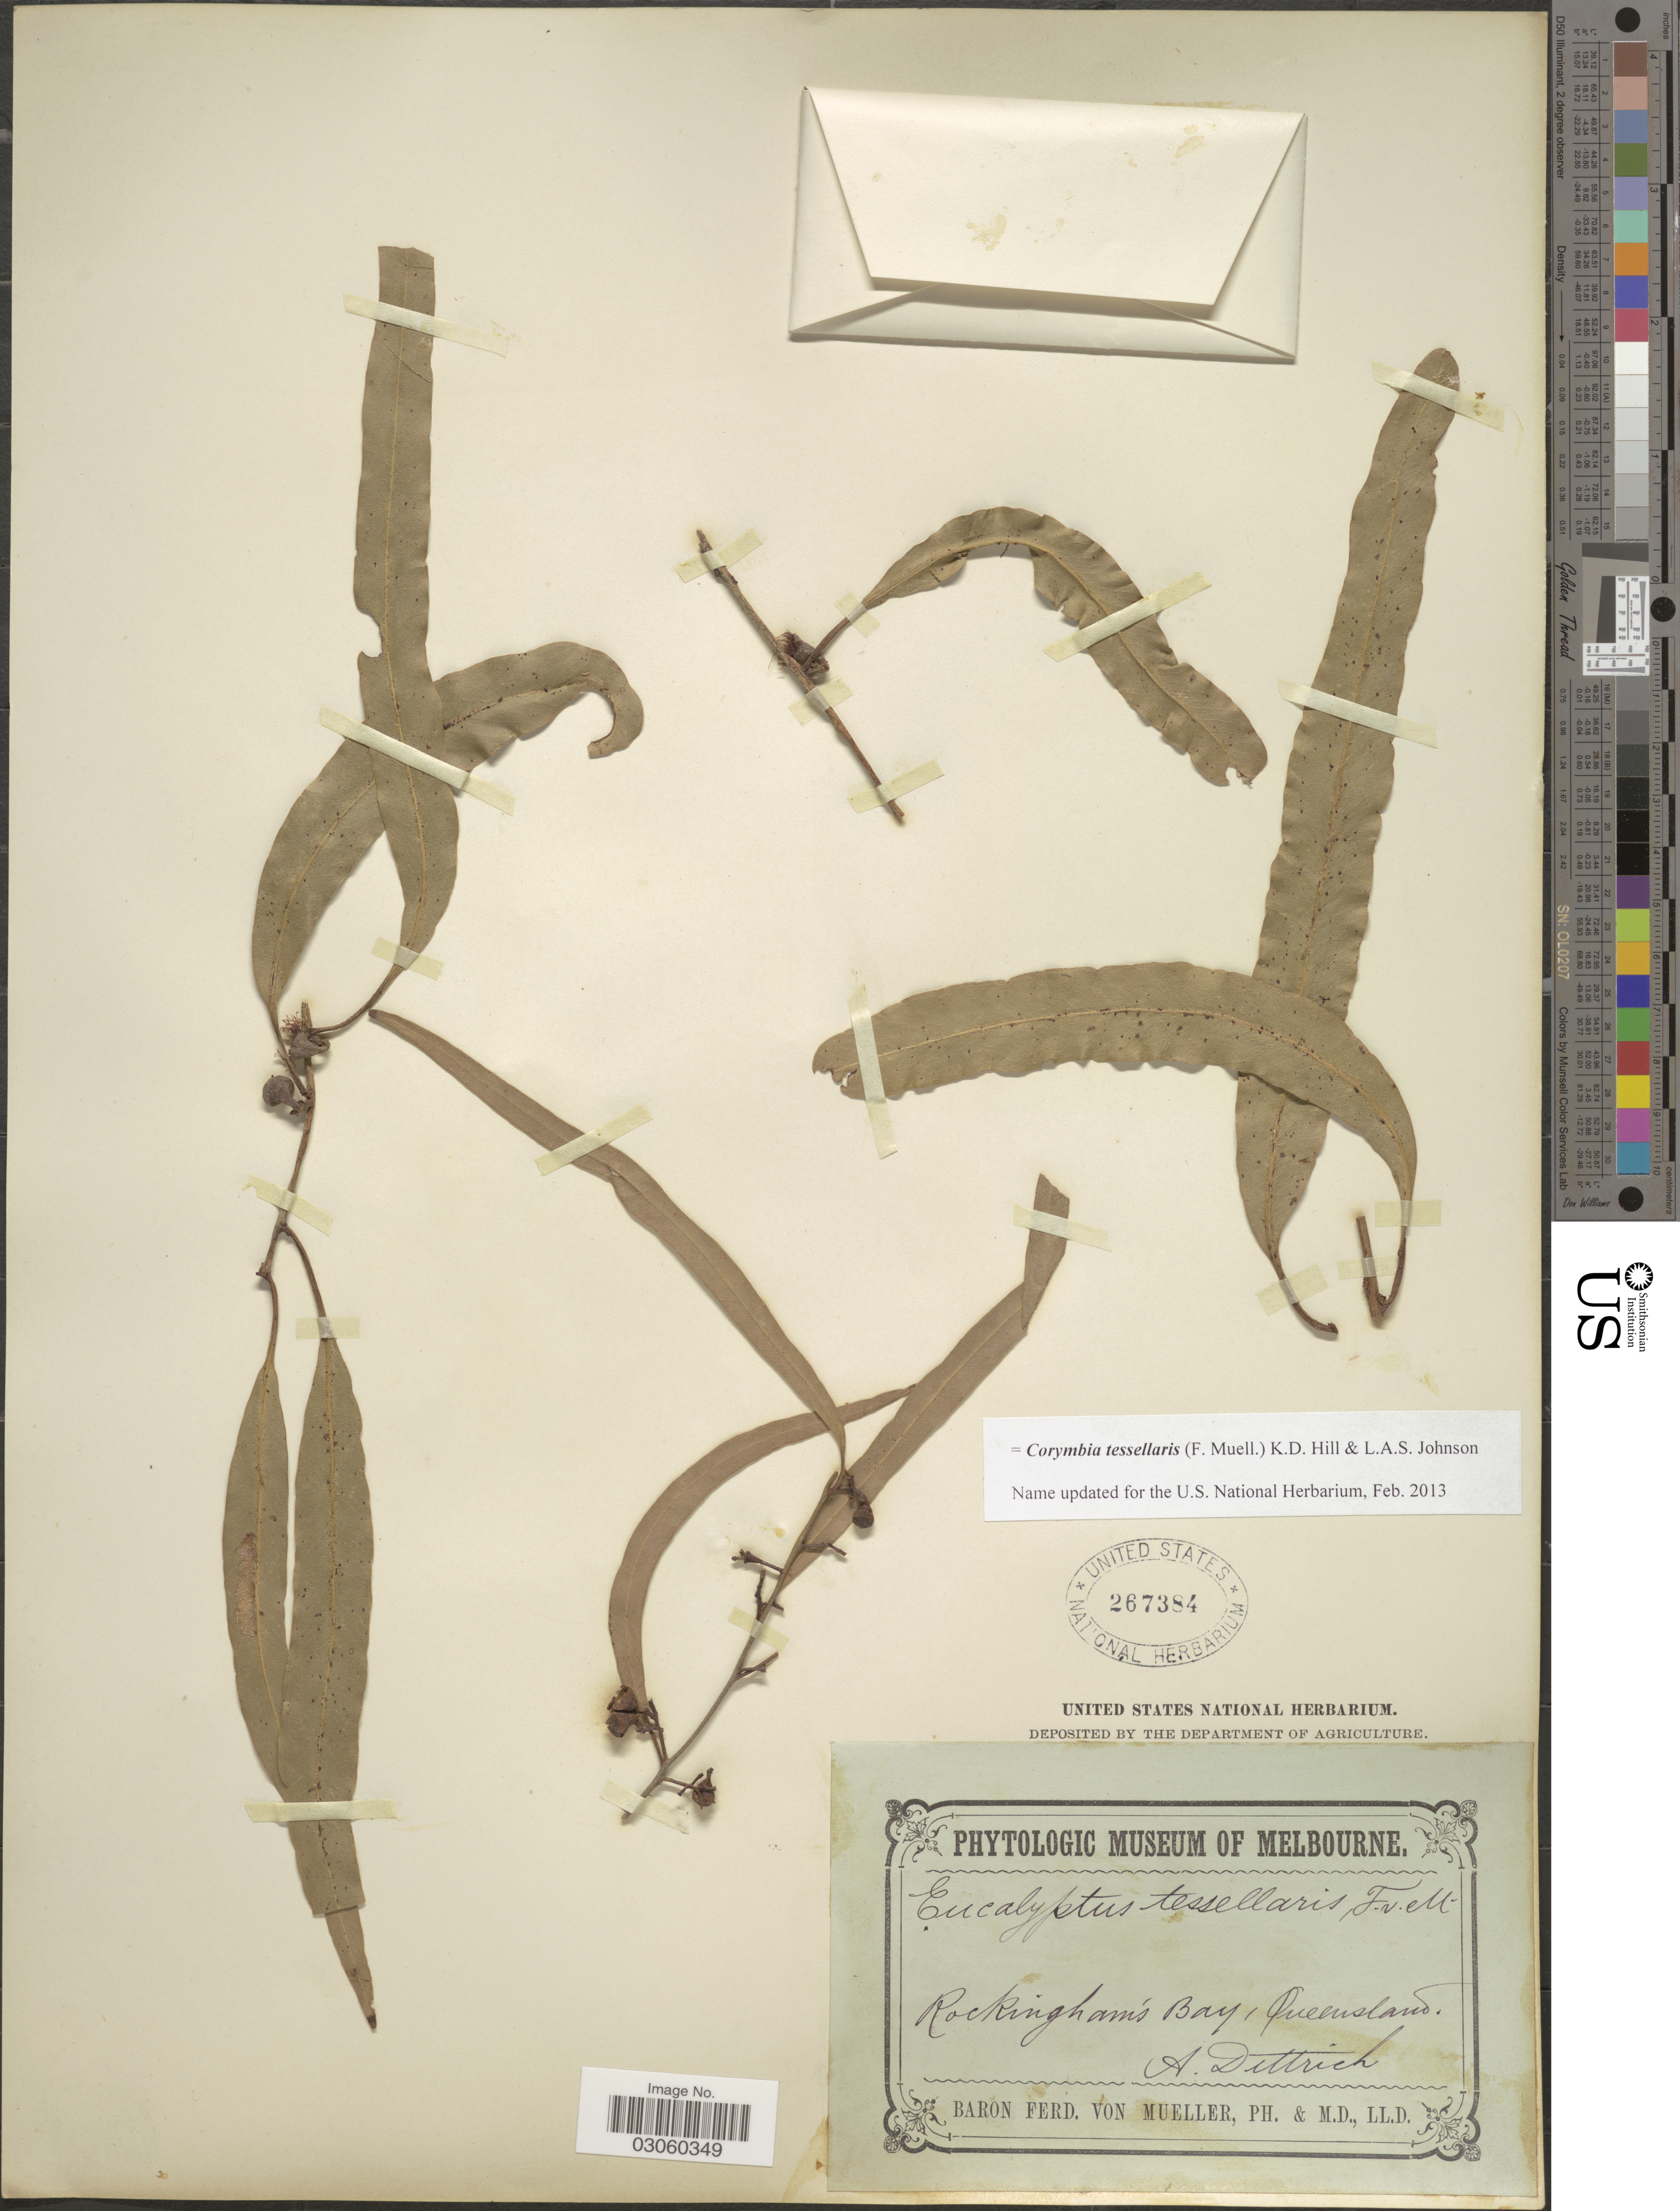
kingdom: Plantae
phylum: Tracheophyta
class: Magnoliopsida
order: Myrtales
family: Myrtaceae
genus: Corymbia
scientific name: Corymbia tessellaris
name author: (F. Muell.) K.D. Hill & L.A.S. Johnson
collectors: A. Dittrich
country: Australia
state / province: Queensland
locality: Rockingham's Bay.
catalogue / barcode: US 267384